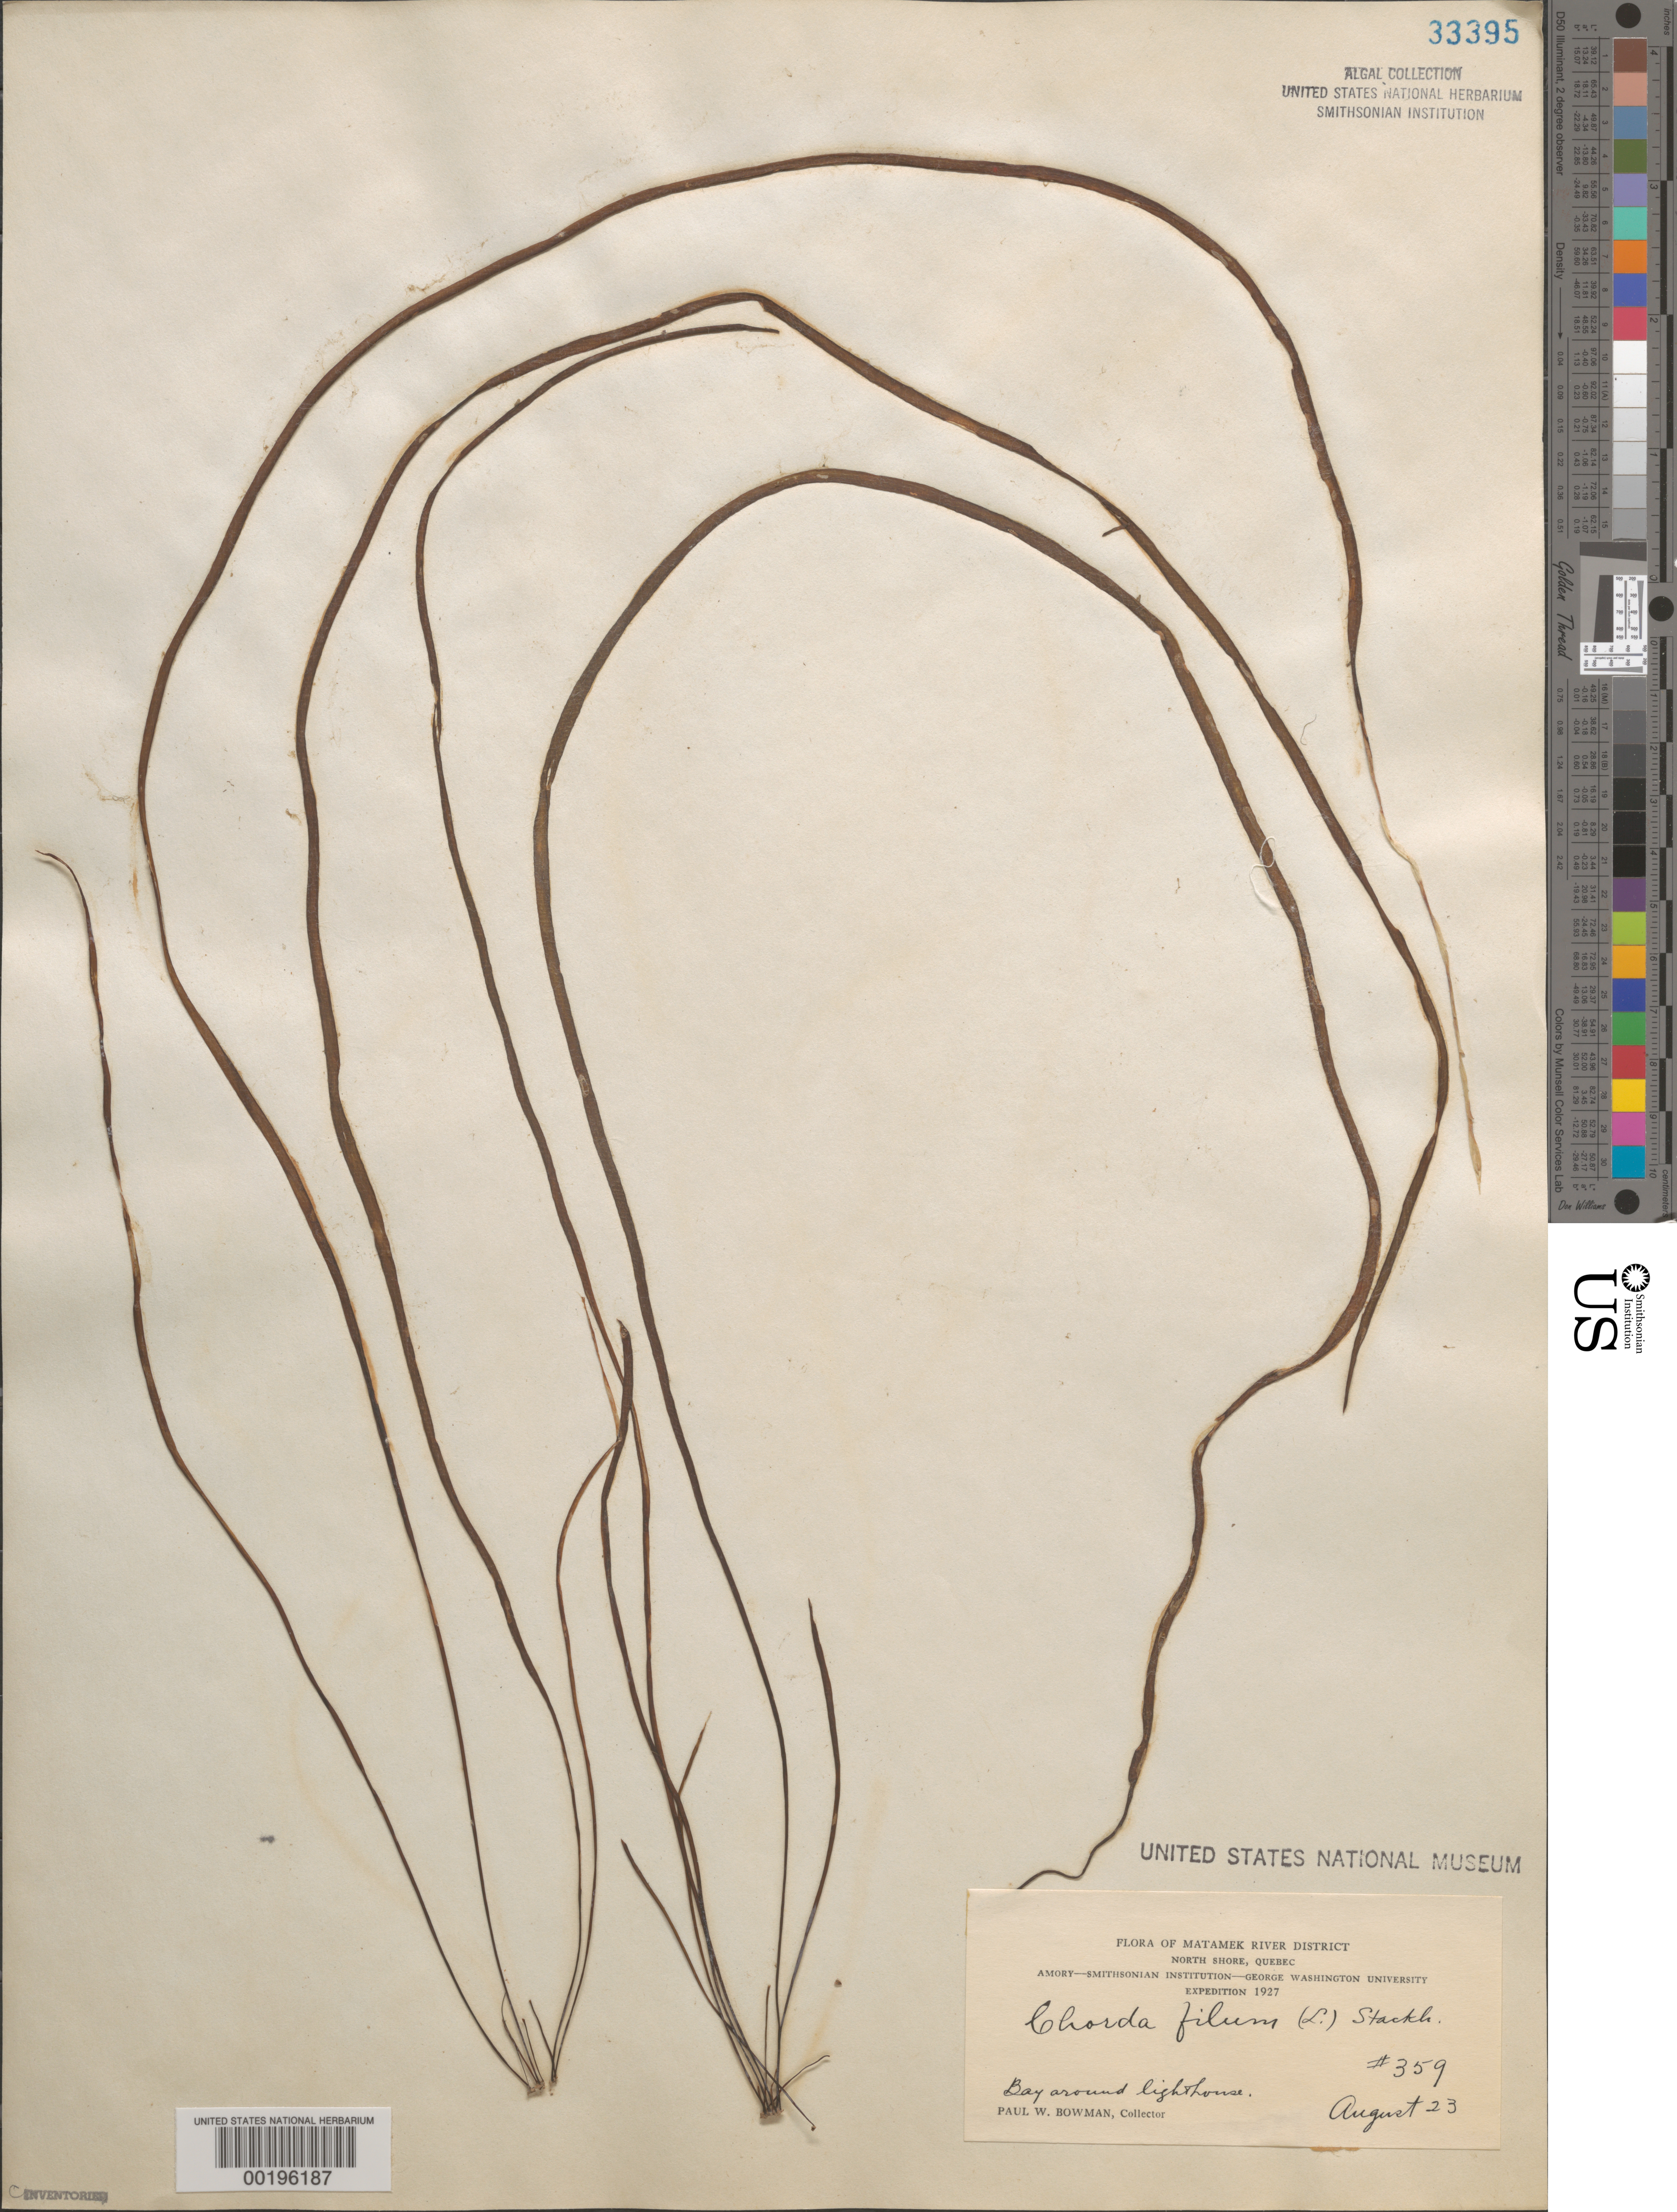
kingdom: Chromista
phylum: Ochrophyta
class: Phaeophyceae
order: Laminariales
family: Chordaceae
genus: Chorda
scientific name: Chorda filum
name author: (L.) Stackh.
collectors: P. Bowman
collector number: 359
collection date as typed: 23 Aug 1927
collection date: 1927-08-23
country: Canada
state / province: Quebec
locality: Matamek river district, north shore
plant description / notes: Amory-Smithsonian Institution-George Washington University Expedition, 1927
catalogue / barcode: US 33395